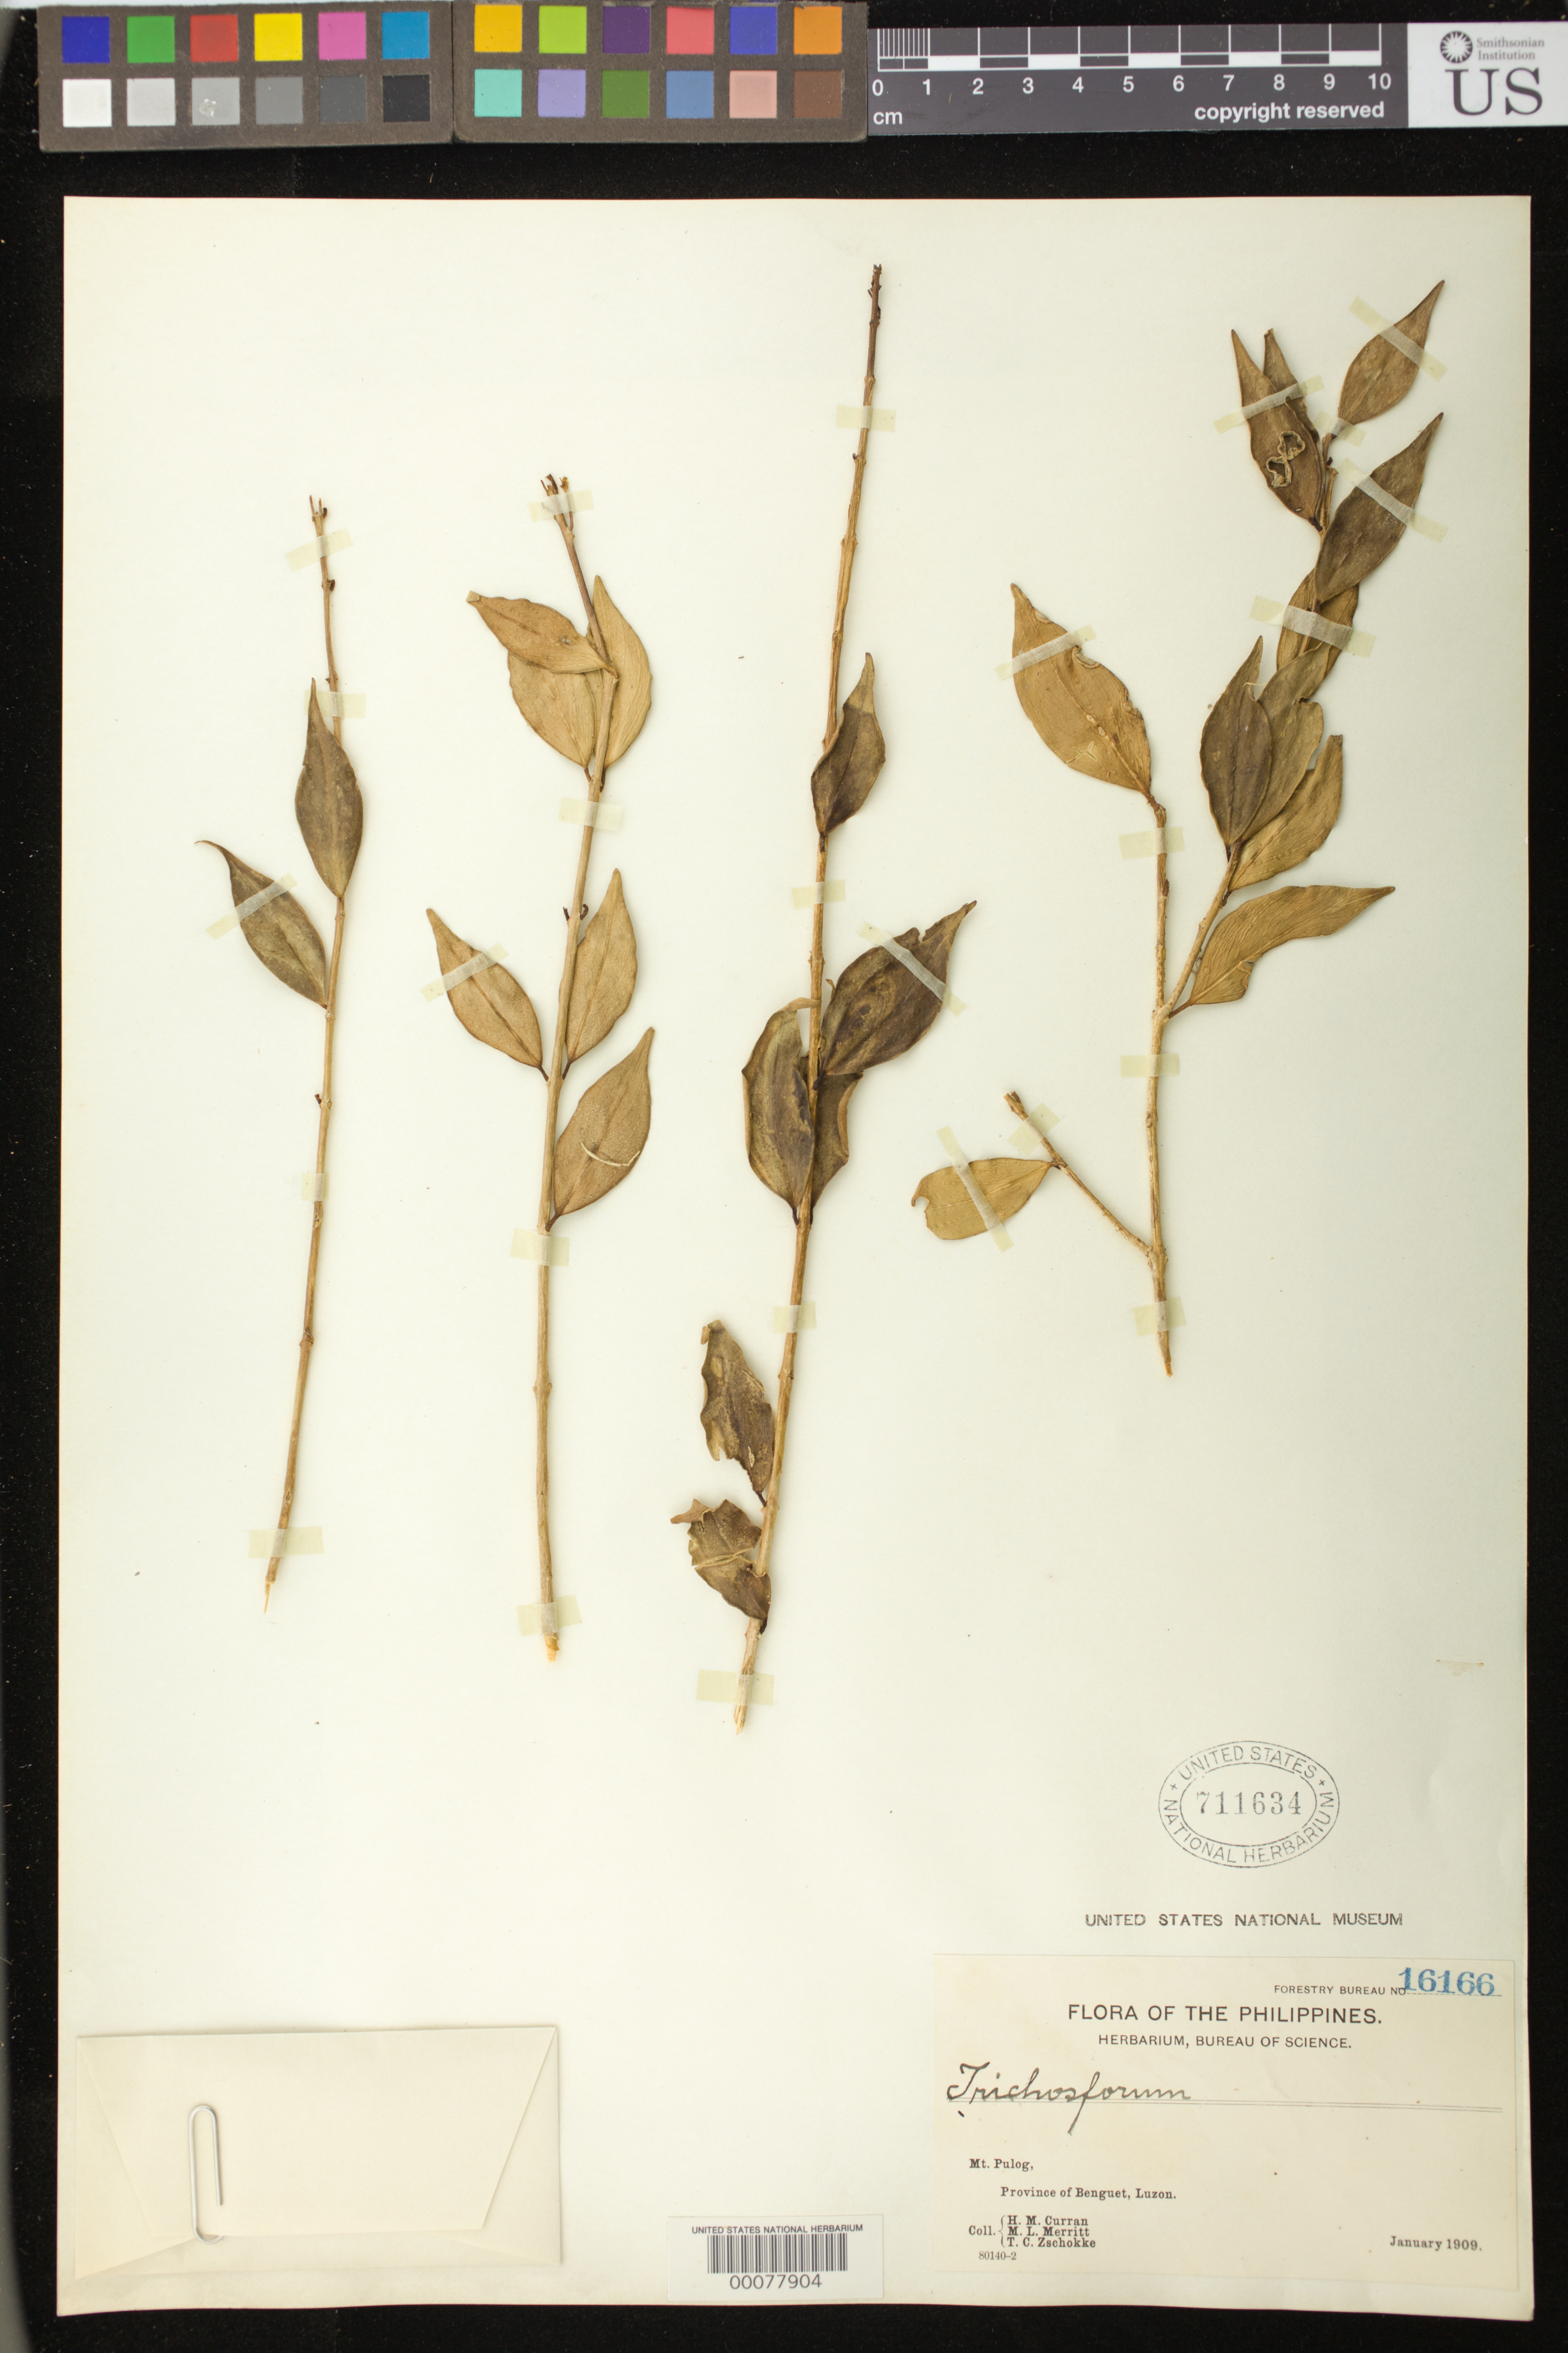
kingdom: Plantae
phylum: Tracheophyta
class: Magnoliopsida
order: Lamiales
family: Gesneriaceae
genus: Trichosporum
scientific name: Trichosporum sp.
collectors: H. M. Curran, M. L. Merritt & T. C. Zschokke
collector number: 16166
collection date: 1909-01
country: Philippines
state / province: Cordillera (Administrative Region)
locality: Mt. Pulog,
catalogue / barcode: US 711634